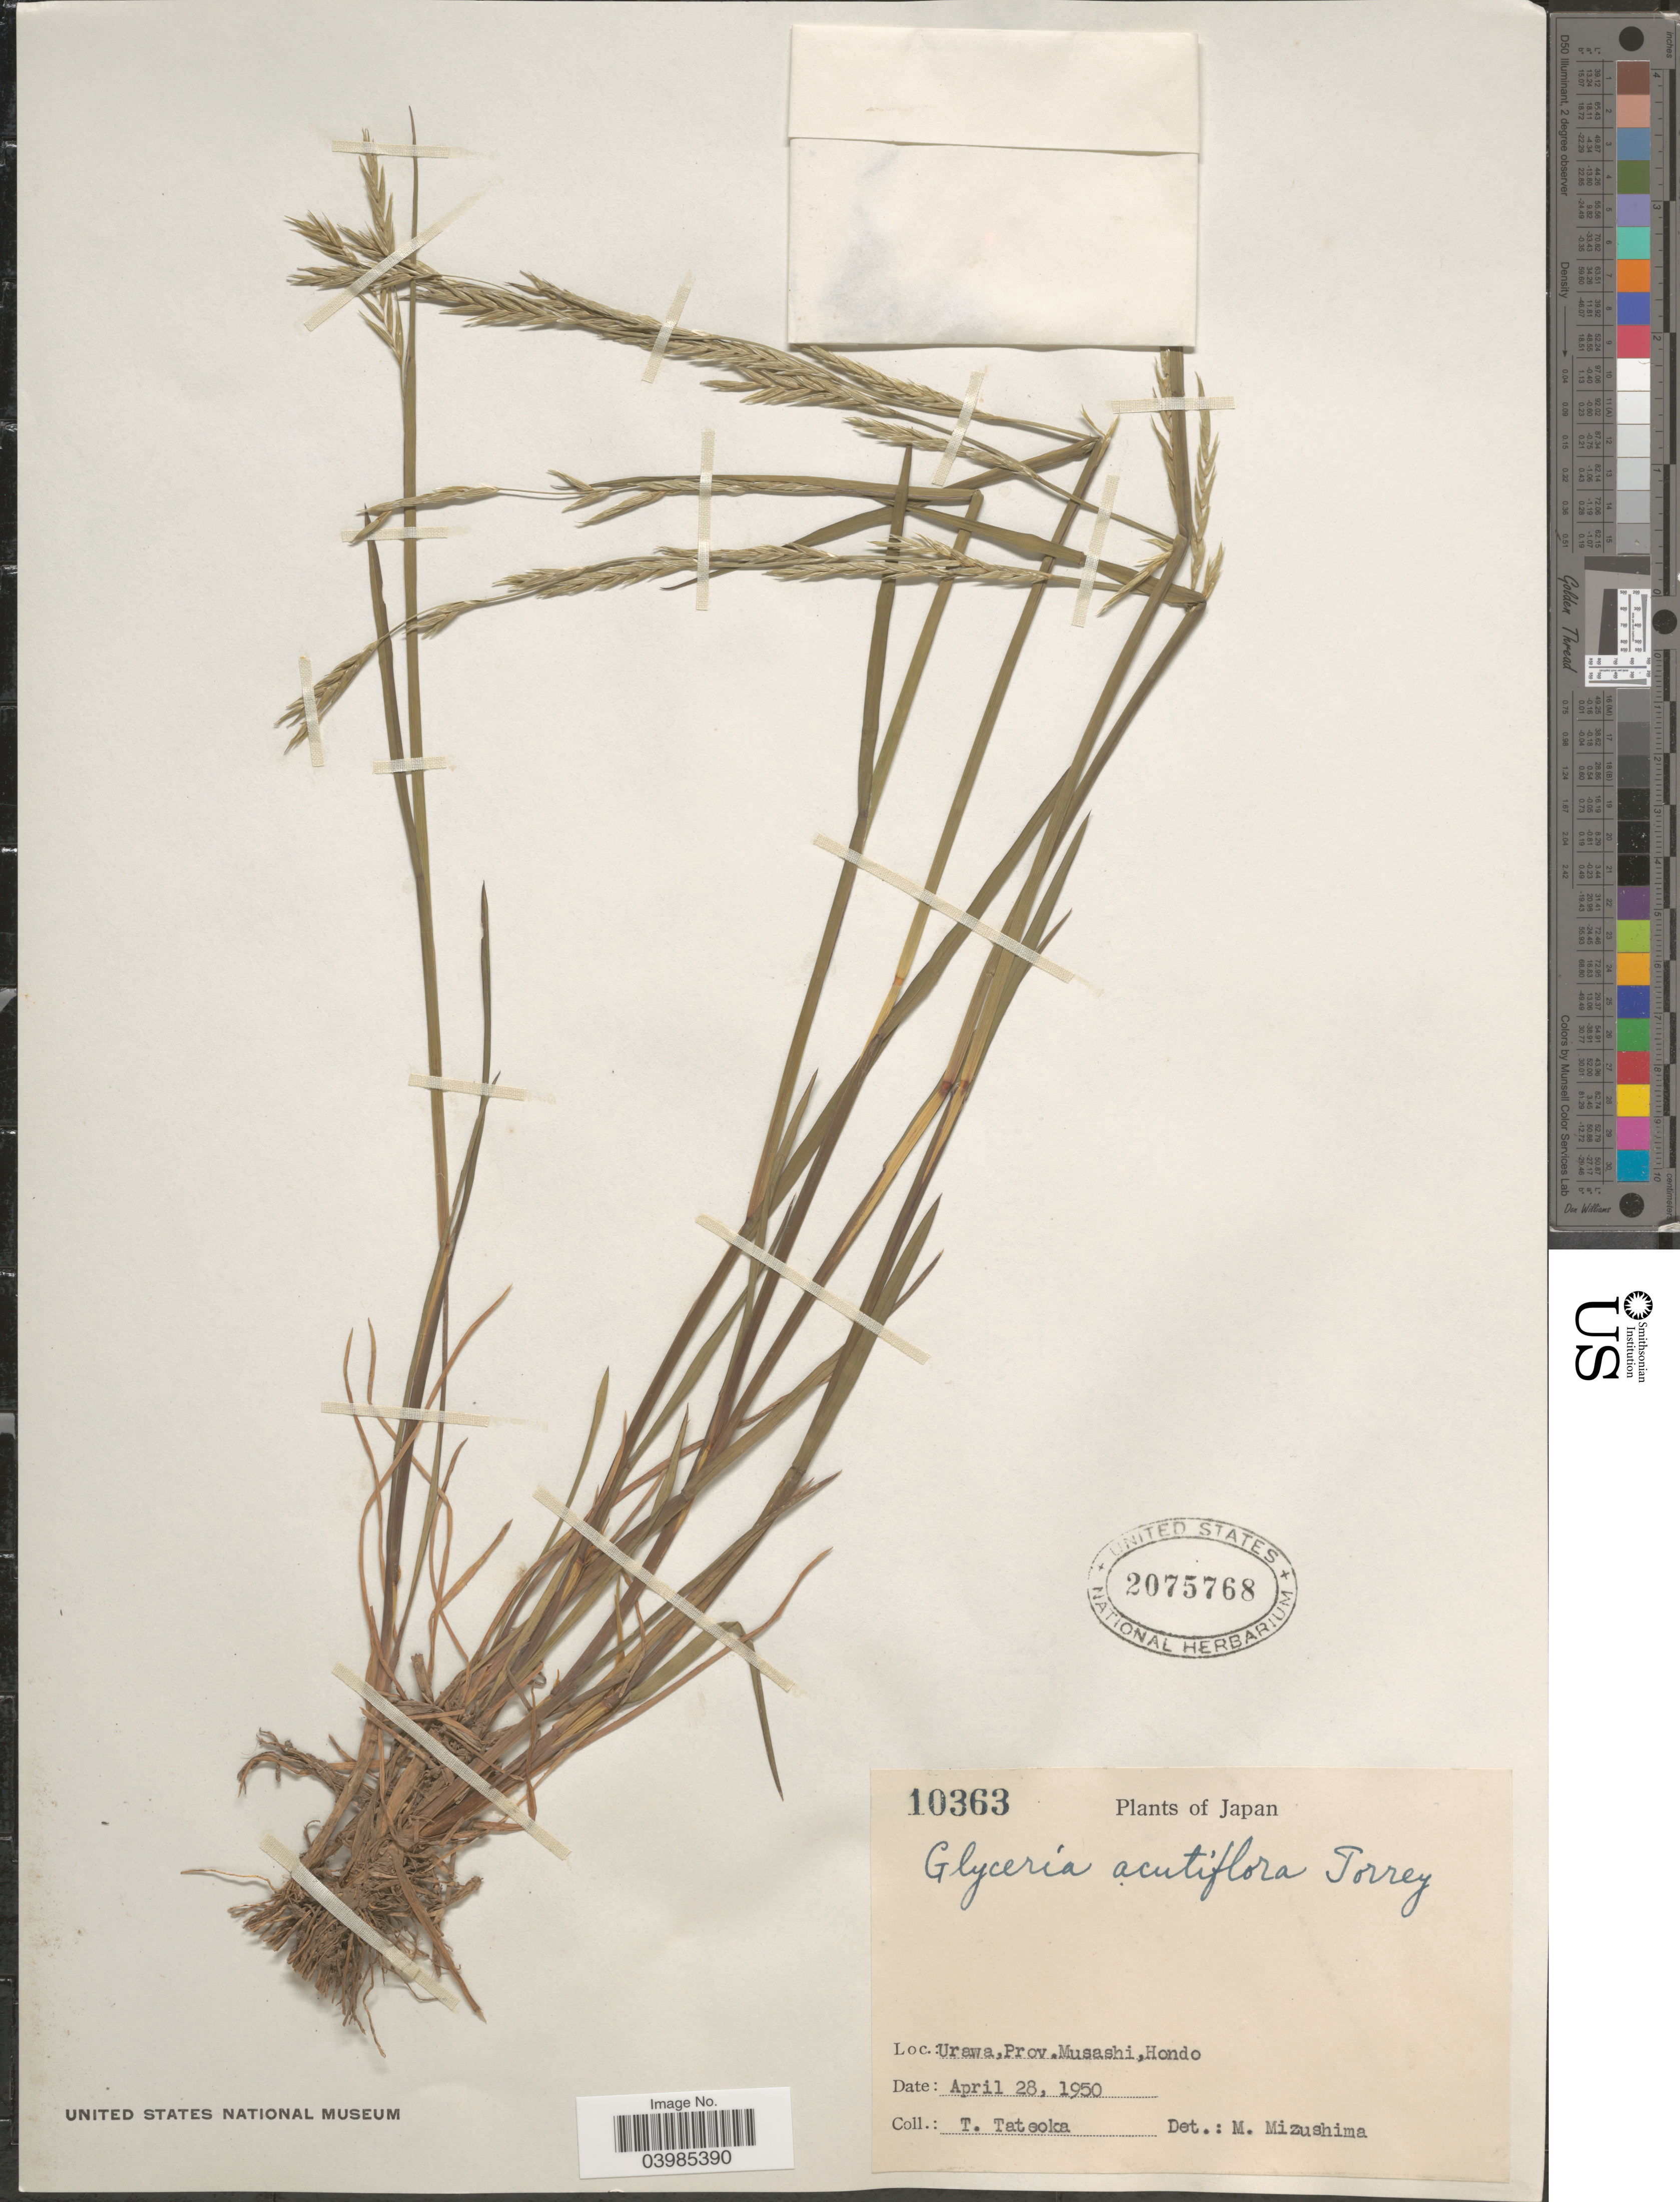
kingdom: Plantae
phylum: Tracheophyta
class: Liliopsida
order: Poales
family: Poaceae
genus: Glyceria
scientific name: Glyceria acutiflora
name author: Torr.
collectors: T. Tateoka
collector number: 10363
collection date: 1950-04-28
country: Japan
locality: Urawa, Prov. Musashi, Hondo.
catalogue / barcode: US 2075768